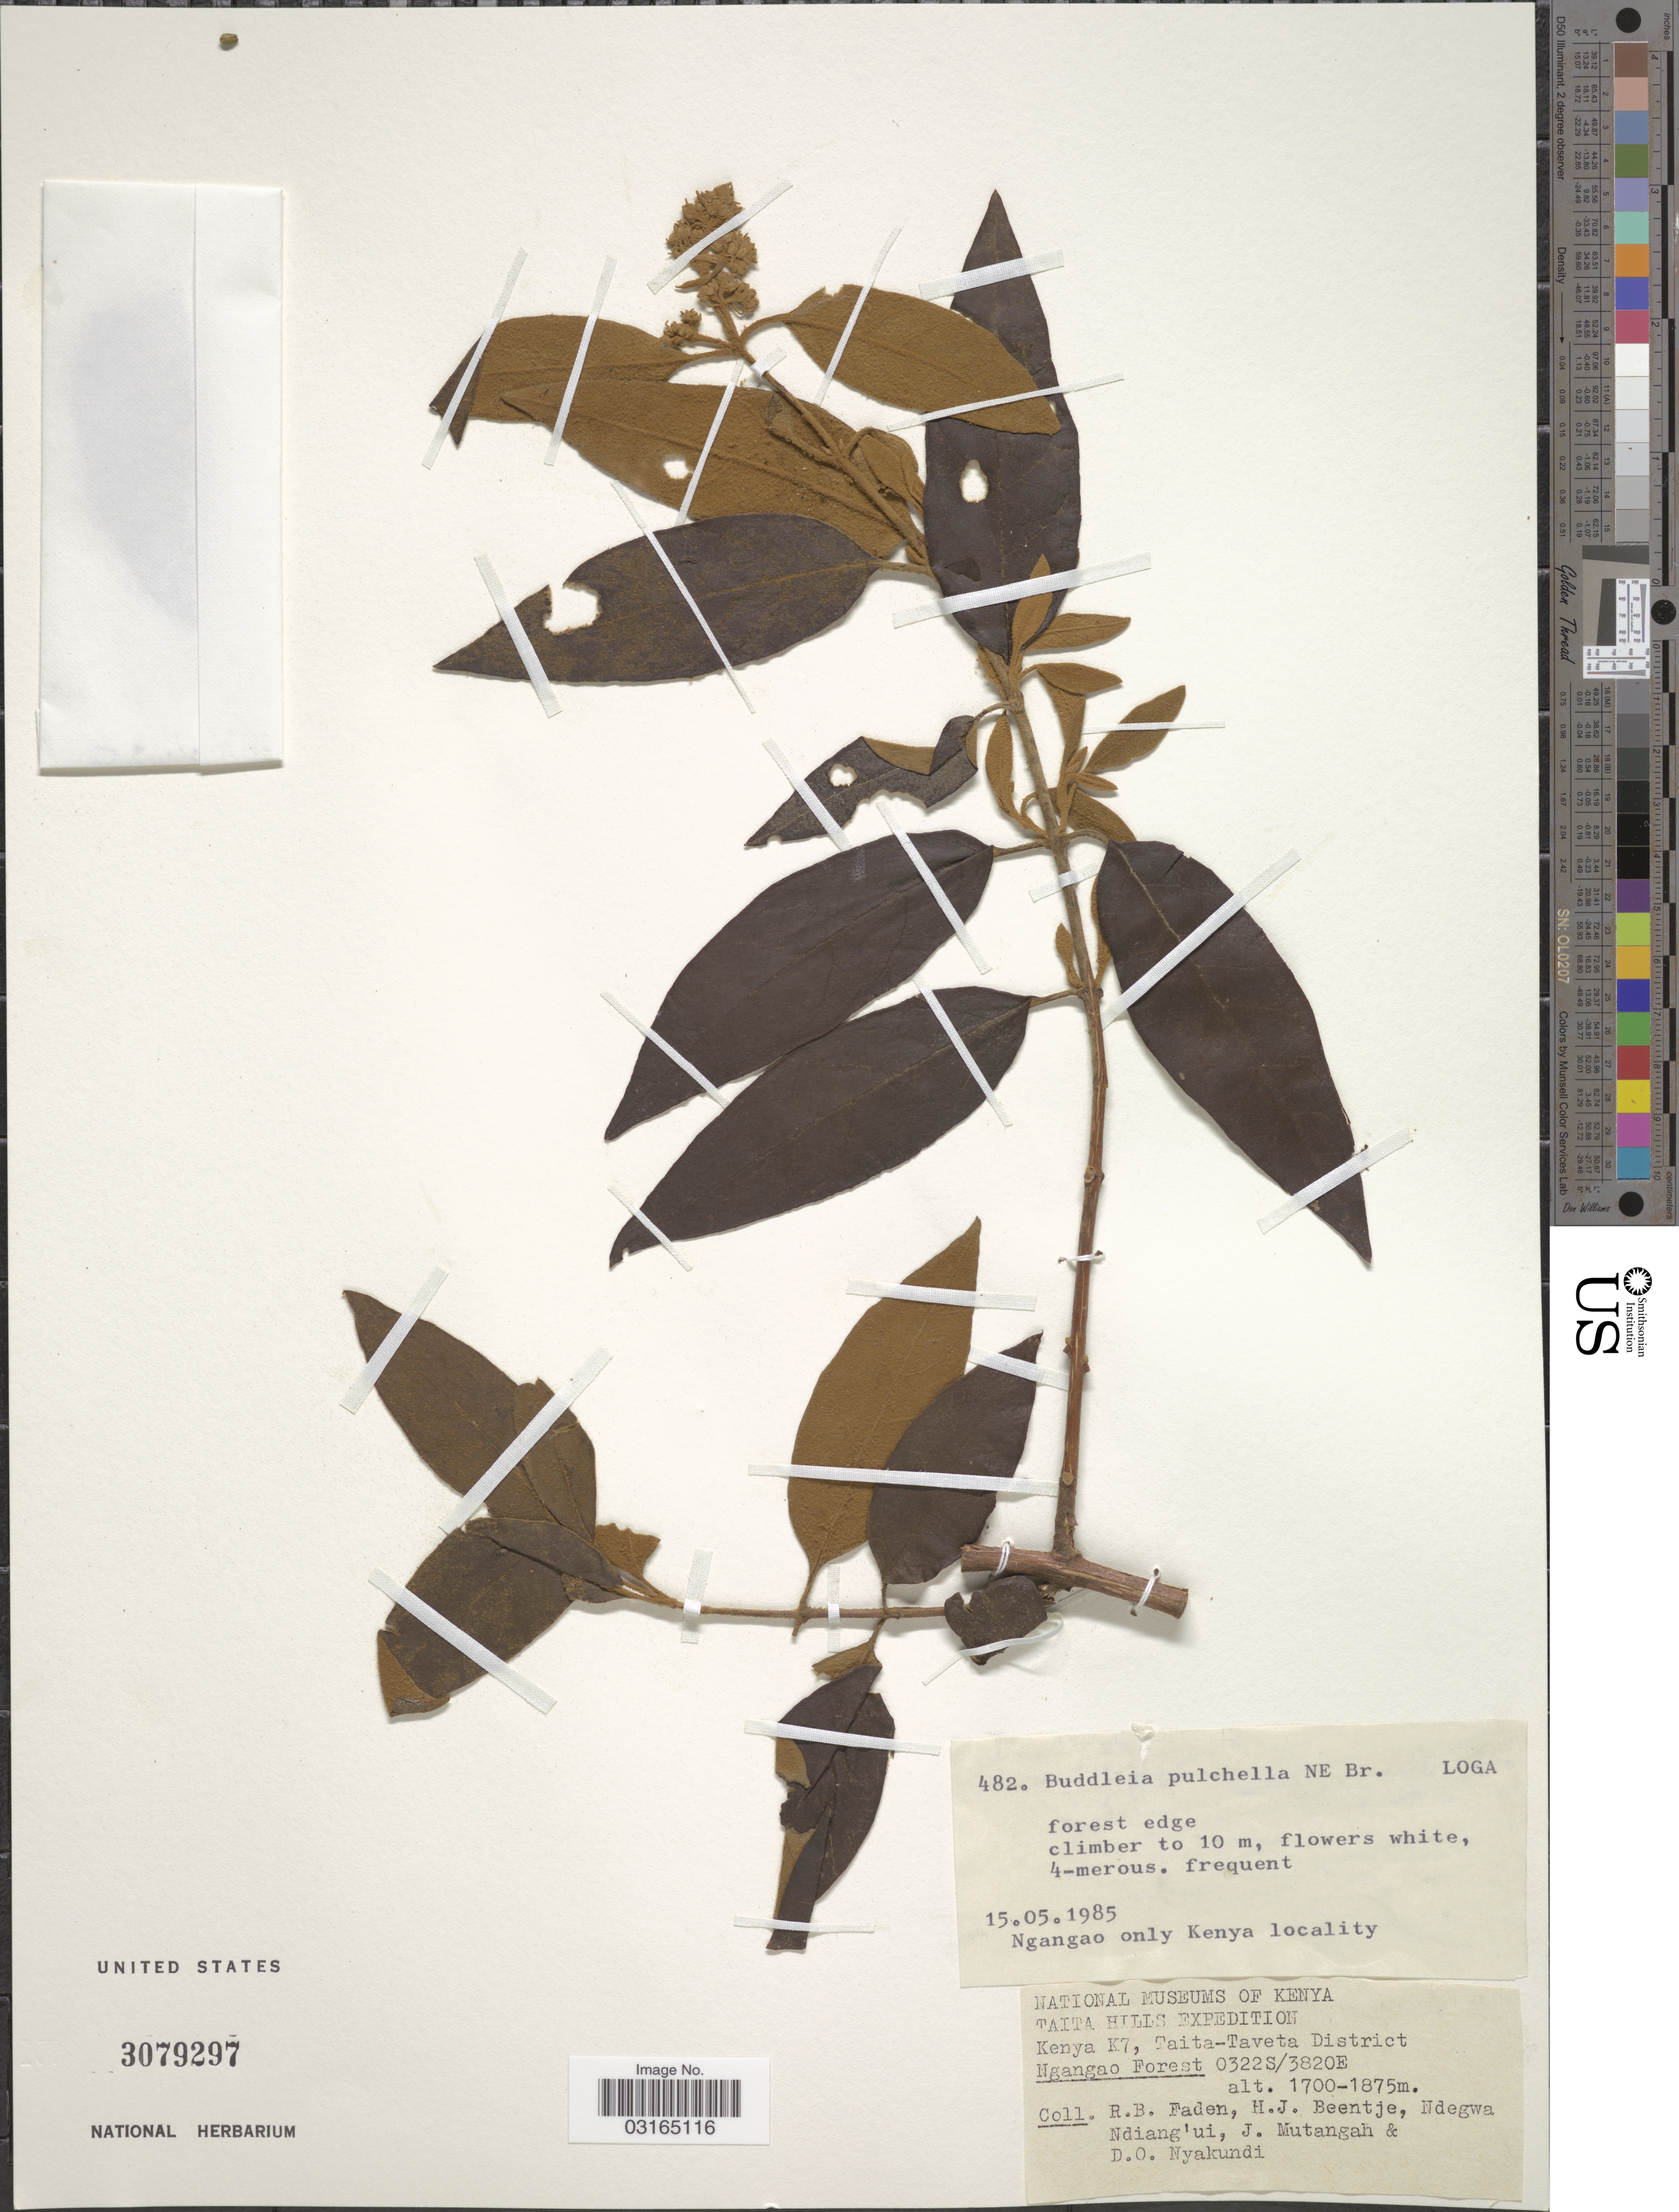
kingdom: Plantae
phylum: Tracheophyta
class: Magnoliopsida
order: Lamiales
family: Scrophulariaceae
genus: Buddleja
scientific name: Buddleja pulchella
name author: N.E. Br.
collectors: R. B. Faden, H. J. Beentje, Ndegwa Ndiang'ui, J. Mutangah & D. Nyakundi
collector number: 482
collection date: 1985-05-15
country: Kenya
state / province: Taita Taveta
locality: Taita Hills. K7 Ngangao Forest.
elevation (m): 1700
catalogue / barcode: US 3079297